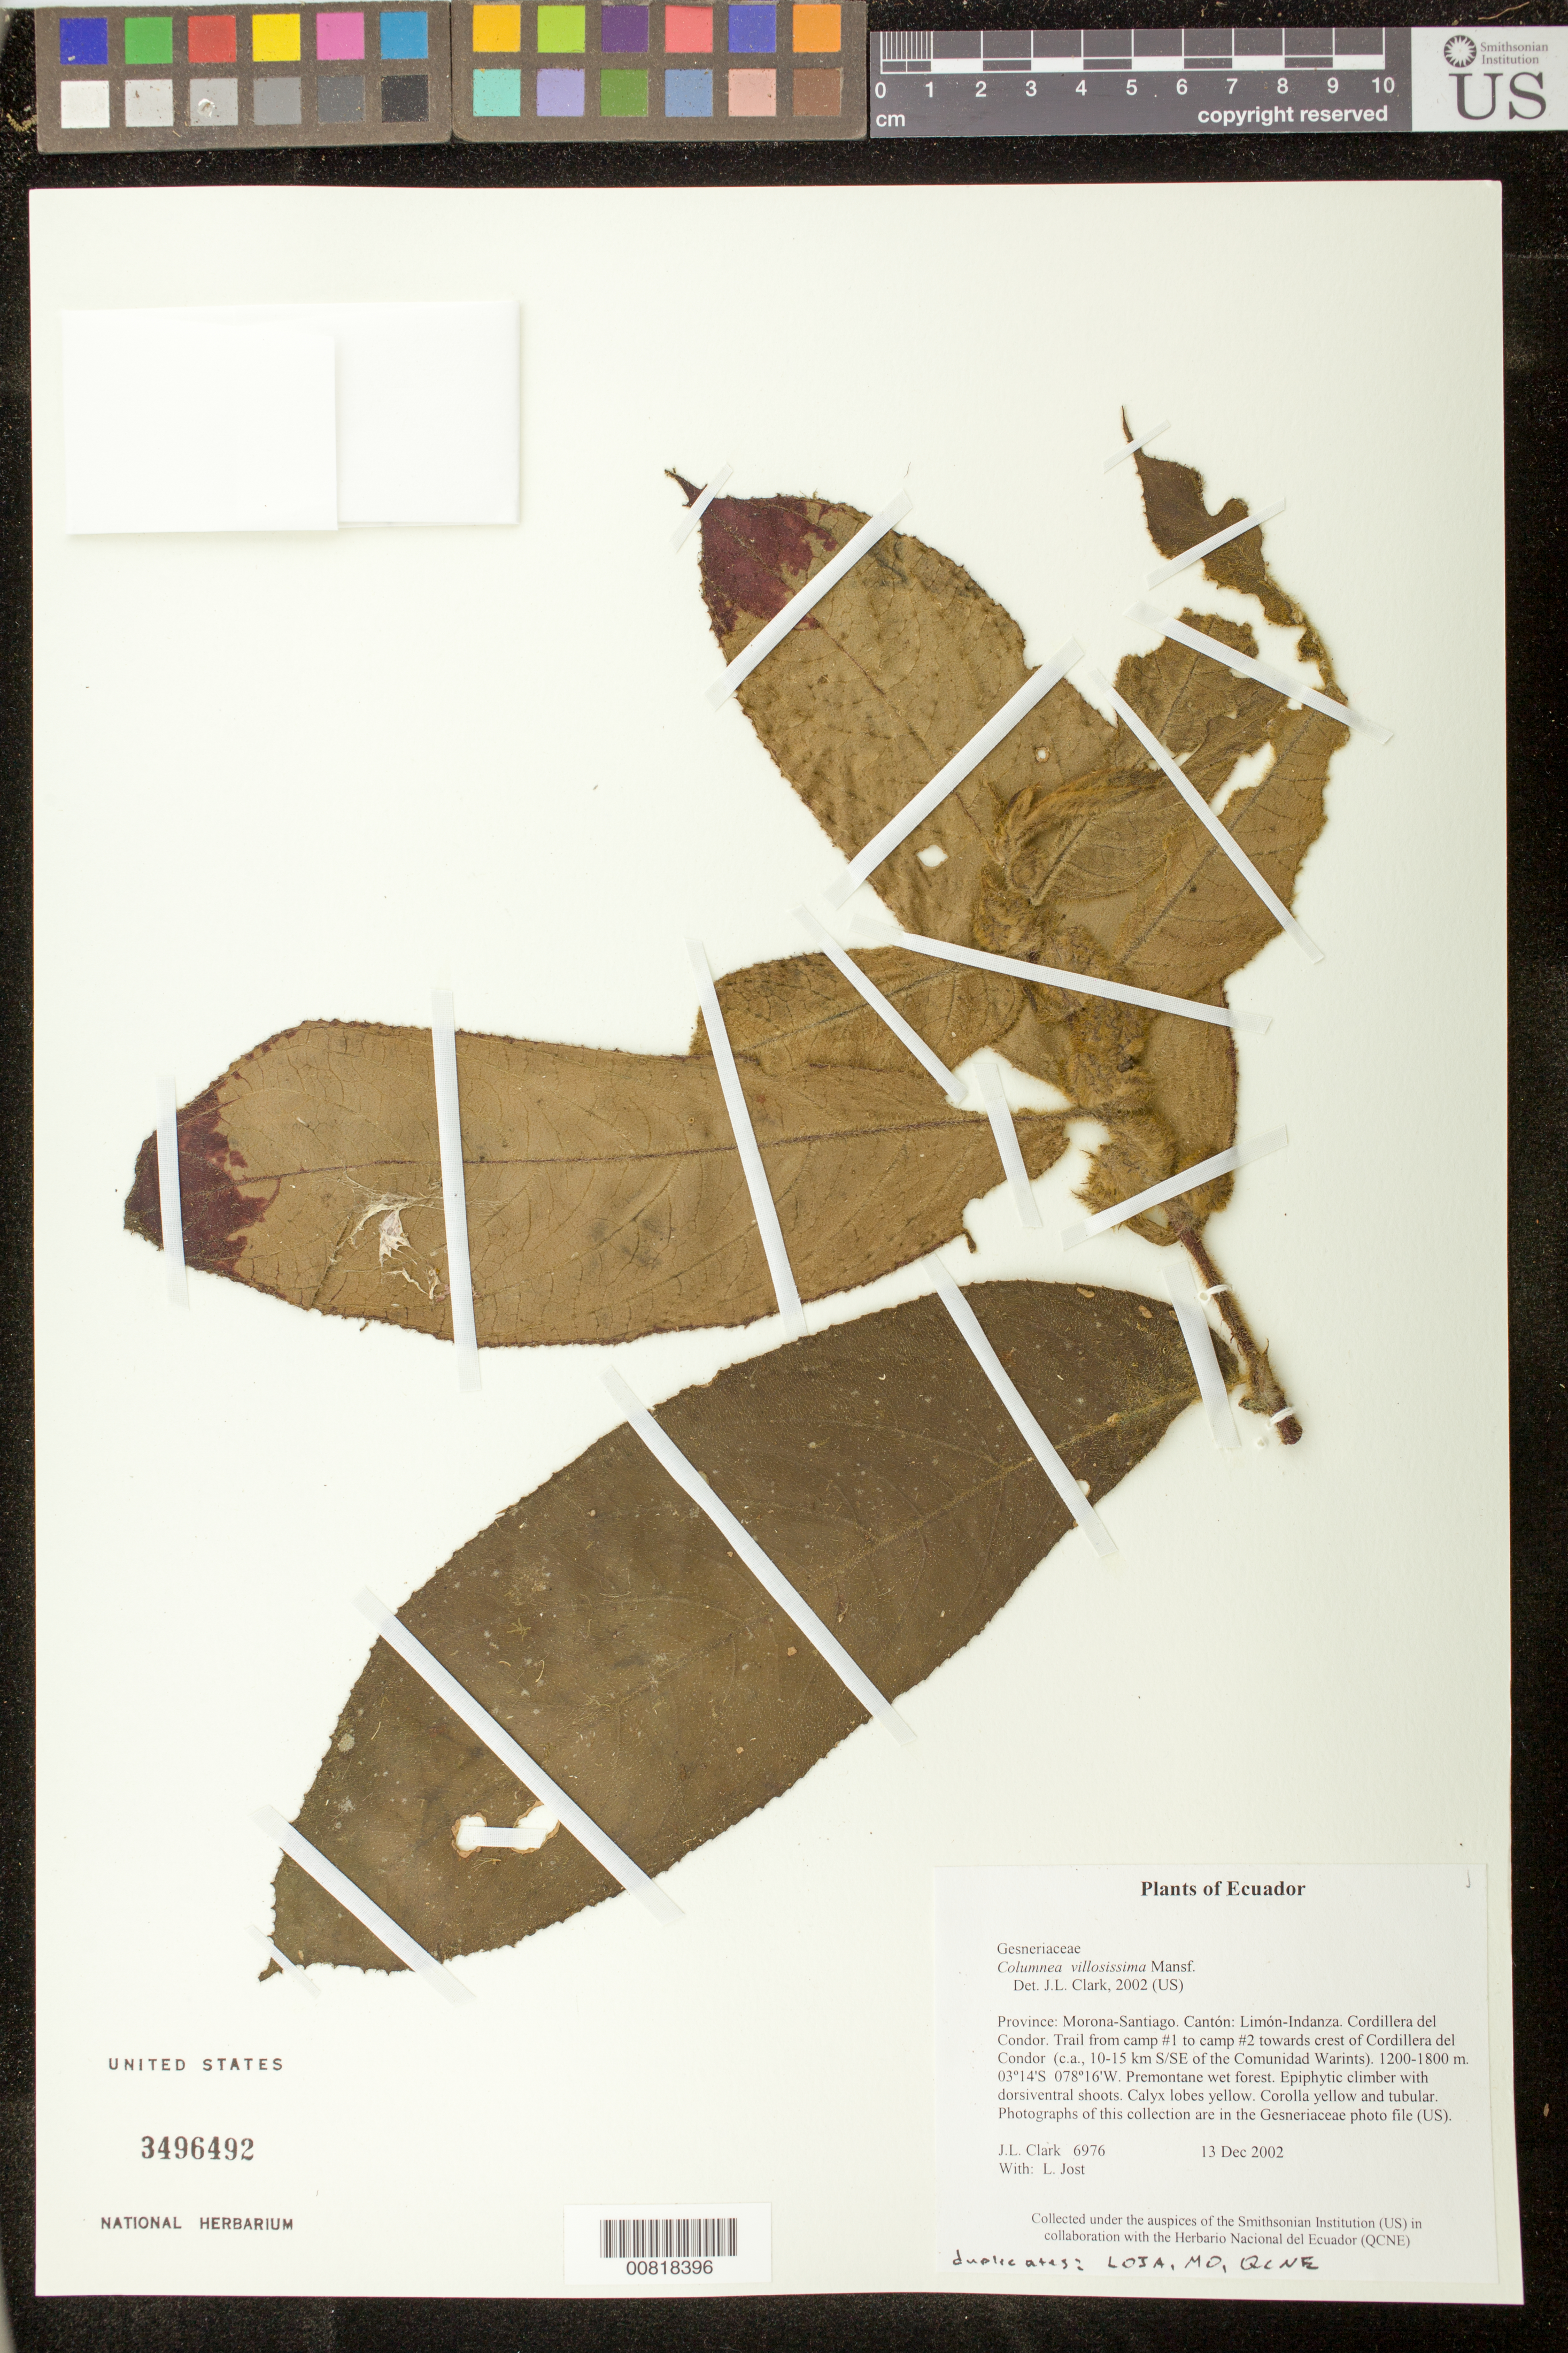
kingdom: Plantae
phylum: Tracheophyta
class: Magnoliopsida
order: Lamiales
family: Gesneriaceae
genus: Nautilocalyx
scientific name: Nautilocalyx pallidus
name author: (Sprague) C. Sprague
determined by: Clark, J. L., (SEL), The Marie Selby Botanical Garden (UNITED STATES)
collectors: J. L. Clark, W. Quizhpe, E. Toapanta & T. Katan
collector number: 6939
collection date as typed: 11 Dec 2002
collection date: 2002-12-11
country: Ecuador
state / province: Morona-Santiago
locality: Limón-Indanza. Cordillera del Condor. Trail from the Comunidad Warints to camp #1 towards crest of Cordillera del Condor.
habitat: Premontane wet forest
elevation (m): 830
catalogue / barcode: US 3496492